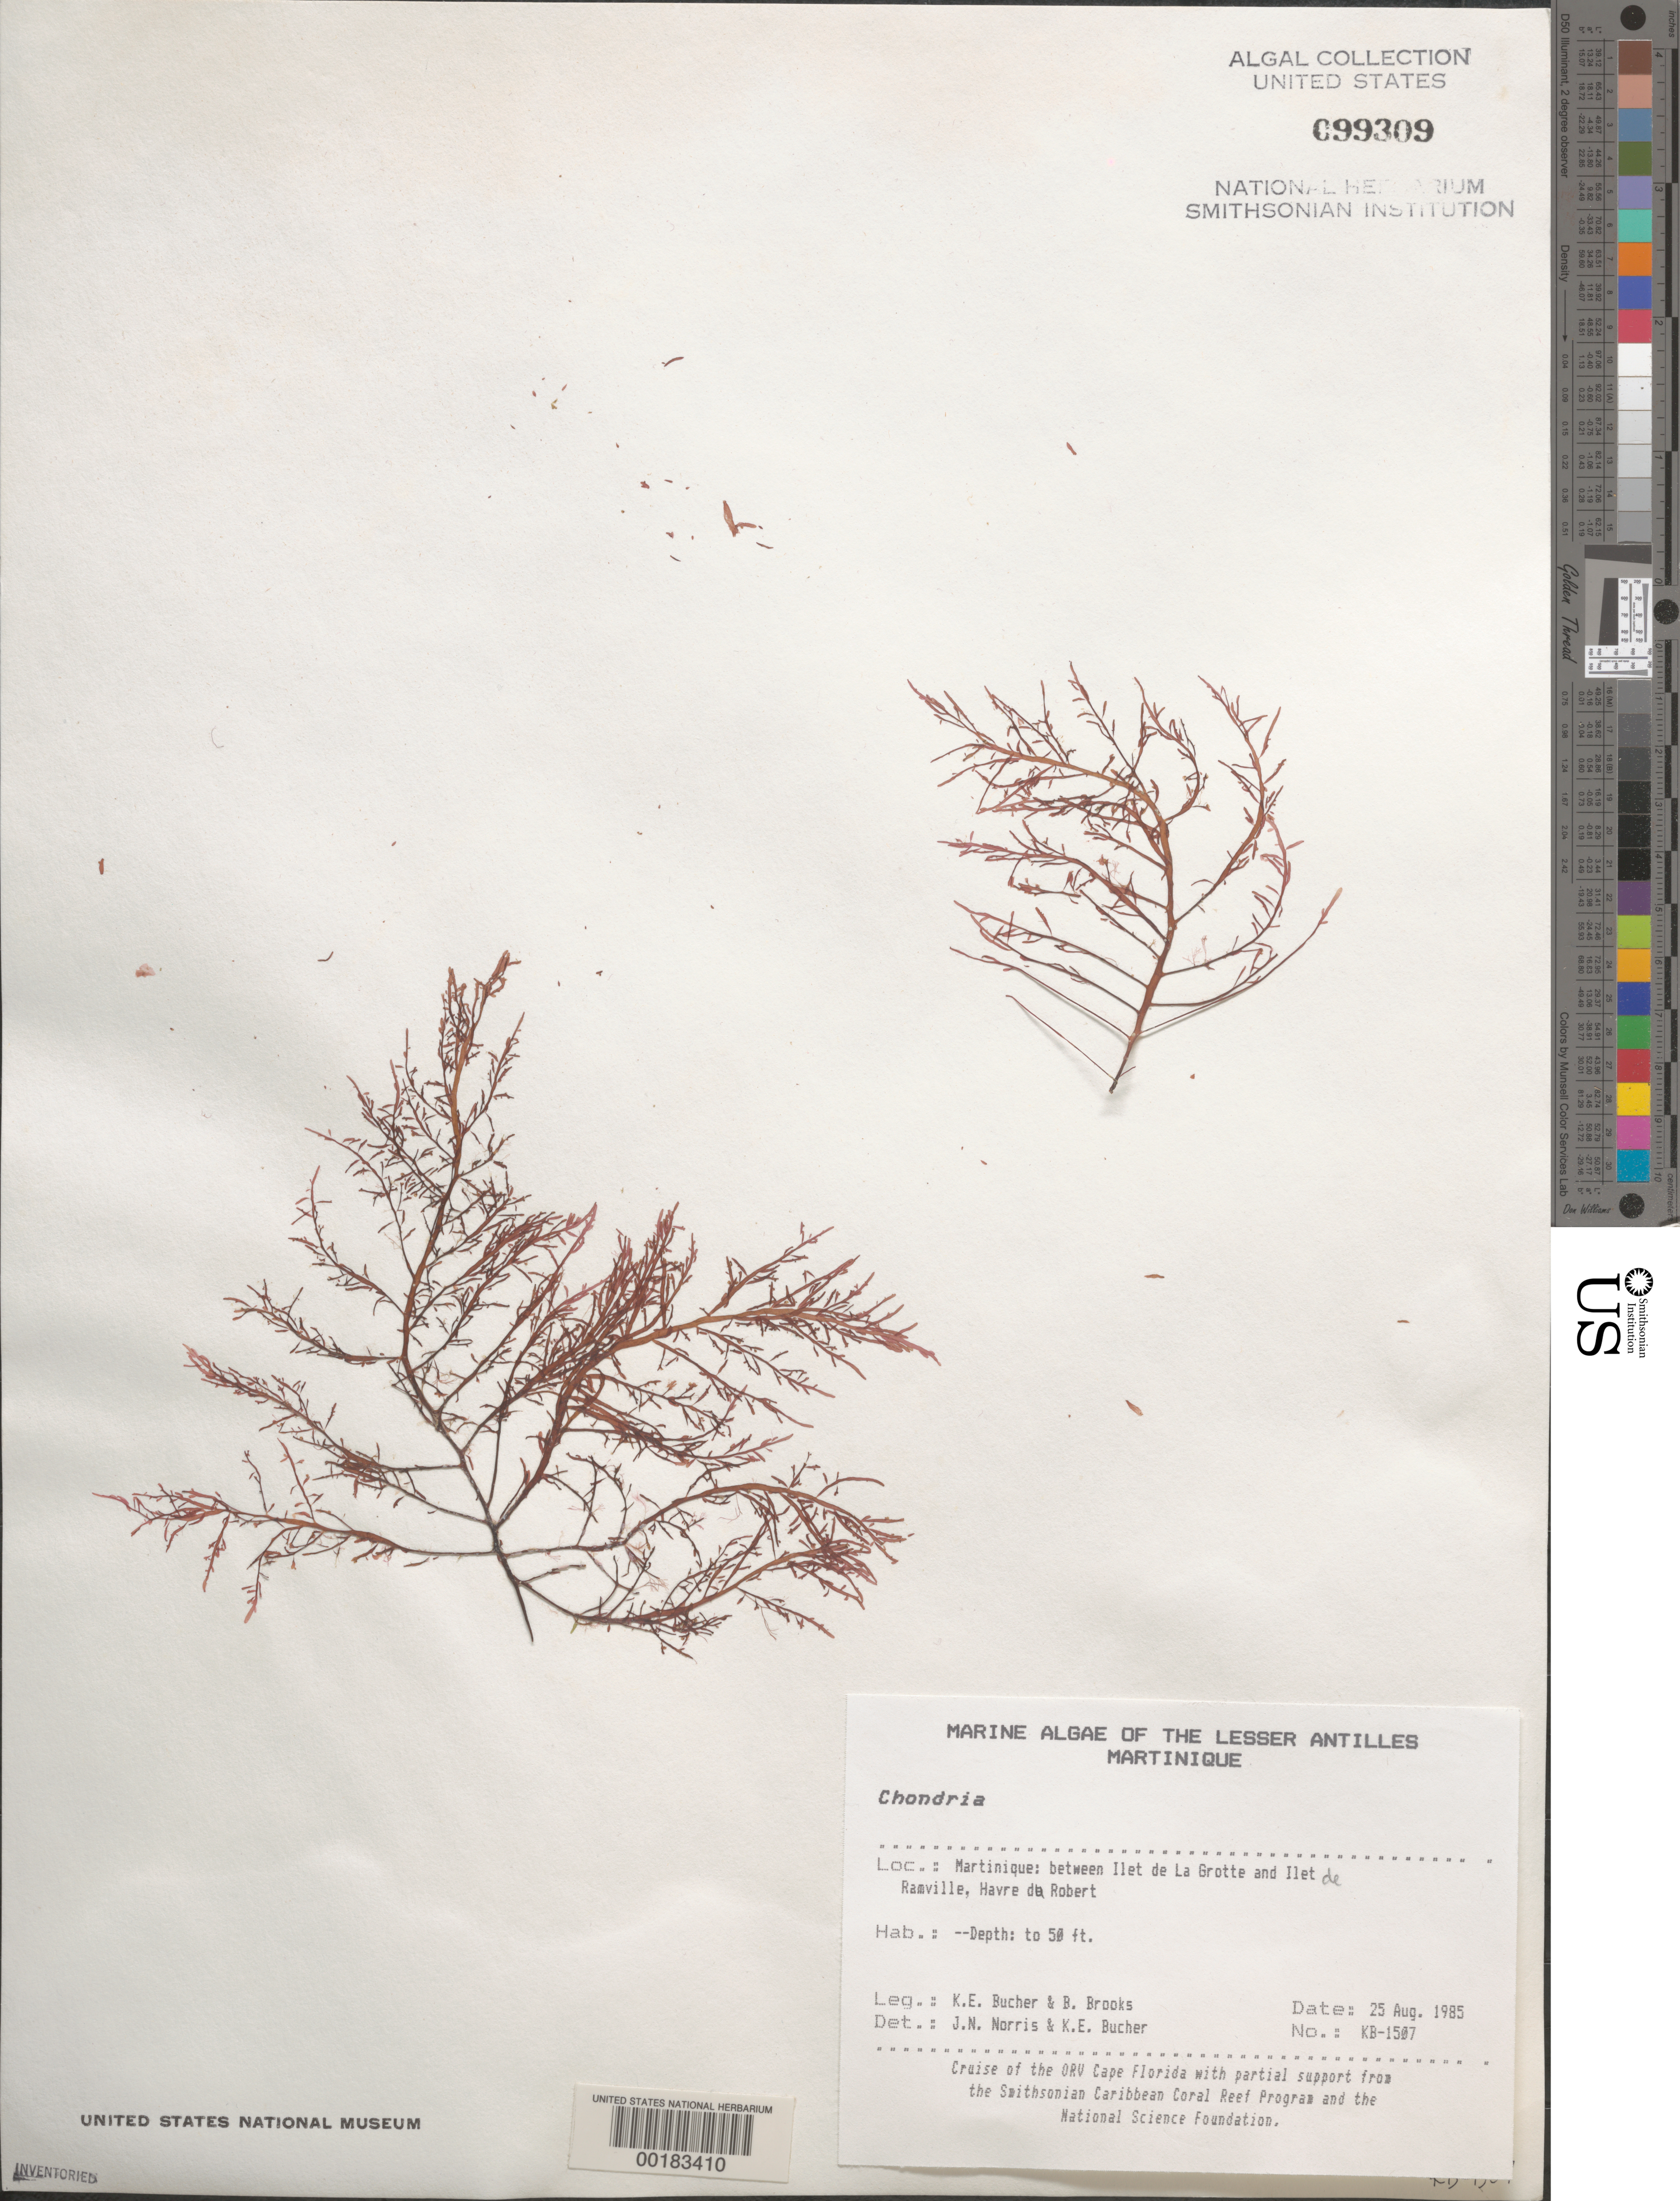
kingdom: Plantae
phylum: Rhodophyta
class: Florideophyceae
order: Ceramiales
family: Rhodomelaceae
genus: Chondria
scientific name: Chondria sp.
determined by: Norris, J. N.; Bucher, K. E.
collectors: K. E. Bucher & B. Brooks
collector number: Kb-1507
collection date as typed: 25 Aug 1985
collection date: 1985-08-25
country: Martinique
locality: Between Ilet de la Grotte and Ilet de Ramville, Havre du Robert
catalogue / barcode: US 99309